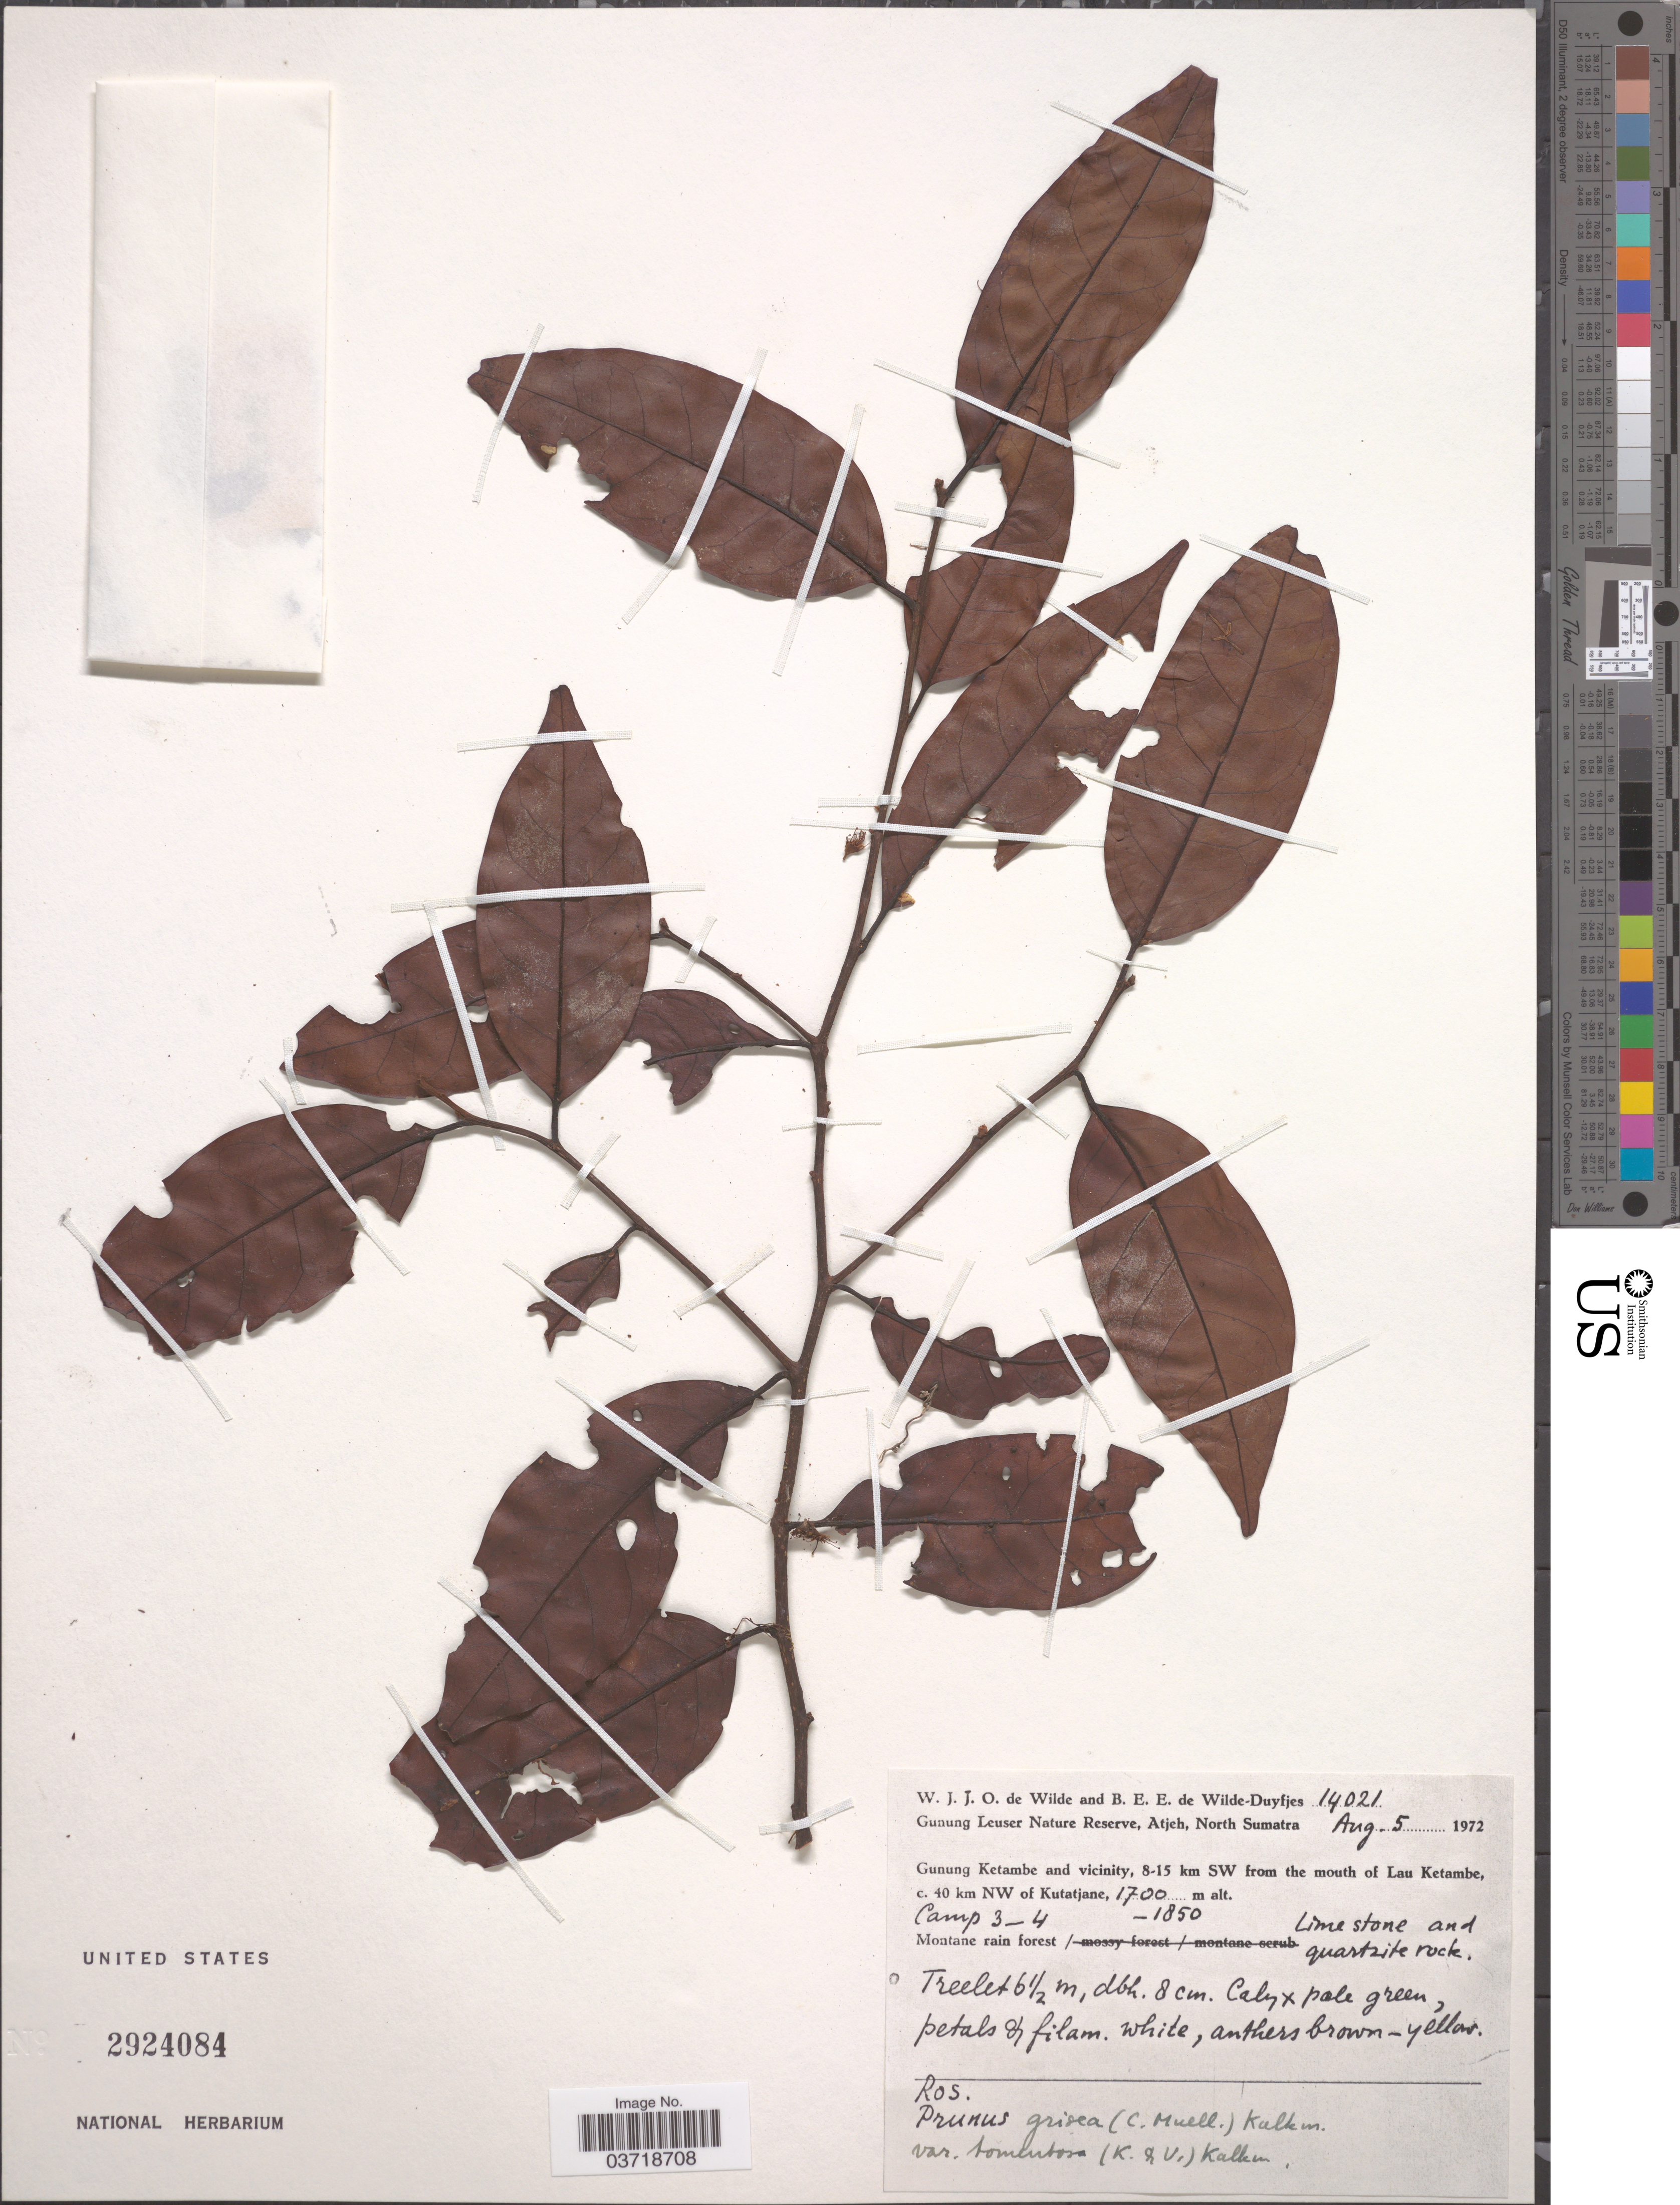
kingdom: Plantae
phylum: Tracheophyta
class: Magnoliopsida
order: Rosales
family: Rosaceae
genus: Prunus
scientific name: Prunus grisea var. tomentosa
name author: (Koord. & Valeton) Kalkman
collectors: W. J. de Wilde & B. E. de Wilde-Duyfjes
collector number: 14021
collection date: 1972-08-05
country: Indonesia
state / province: Sumatra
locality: Gunung Leuser Nature Reserve, Atjeh, North Sumatra. Gunung Ketambe and vicinity, 8-15 km SW from the mouth of Lau Ketambe, c. 40 km NW of Kutatjane. Camp 3-4.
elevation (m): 1700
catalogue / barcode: US 2924084